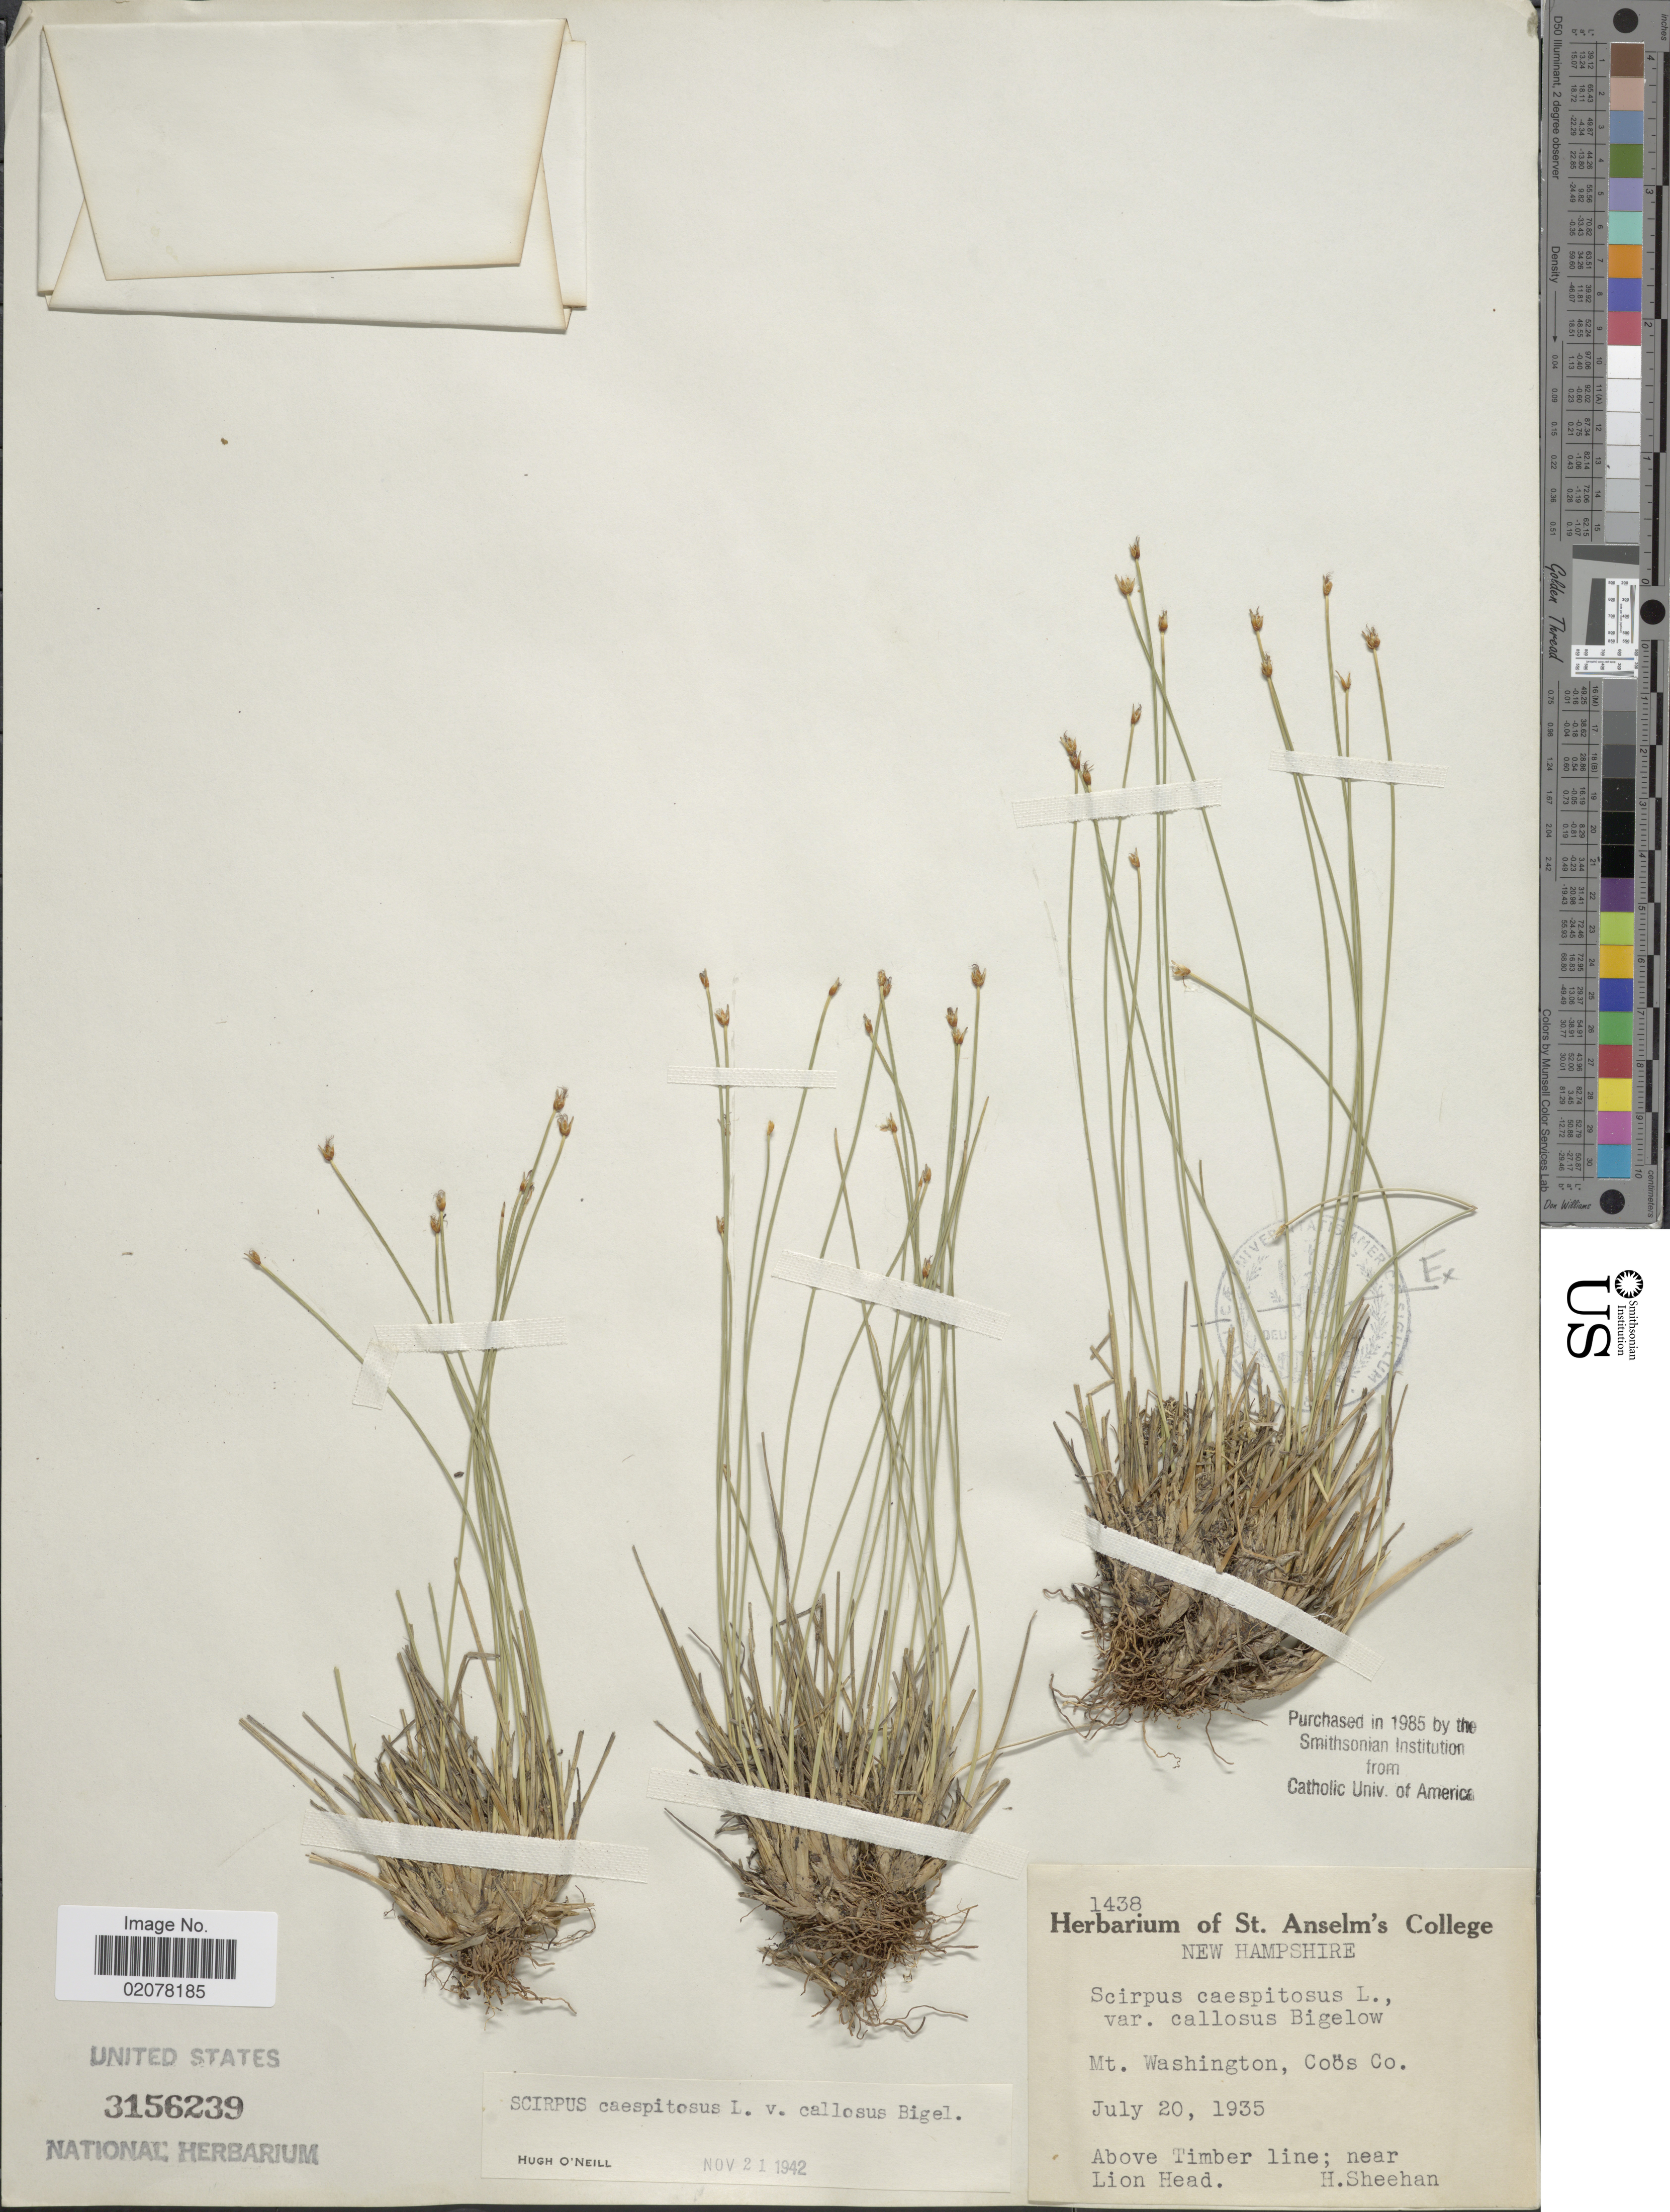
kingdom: Plantae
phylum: Tracheophyta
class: Liliopsida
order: Poales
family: Cyperaceae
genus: Trichophorum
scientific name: Trichophorum cespitosum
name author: (L.) Hartm.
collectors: H. Sheehan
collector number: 1438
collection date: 1935-07-20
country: United States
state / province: New Hampshire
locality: Mt. Washington, Coös Co., above Timber line, near Lion Head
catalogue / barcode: US 3156239